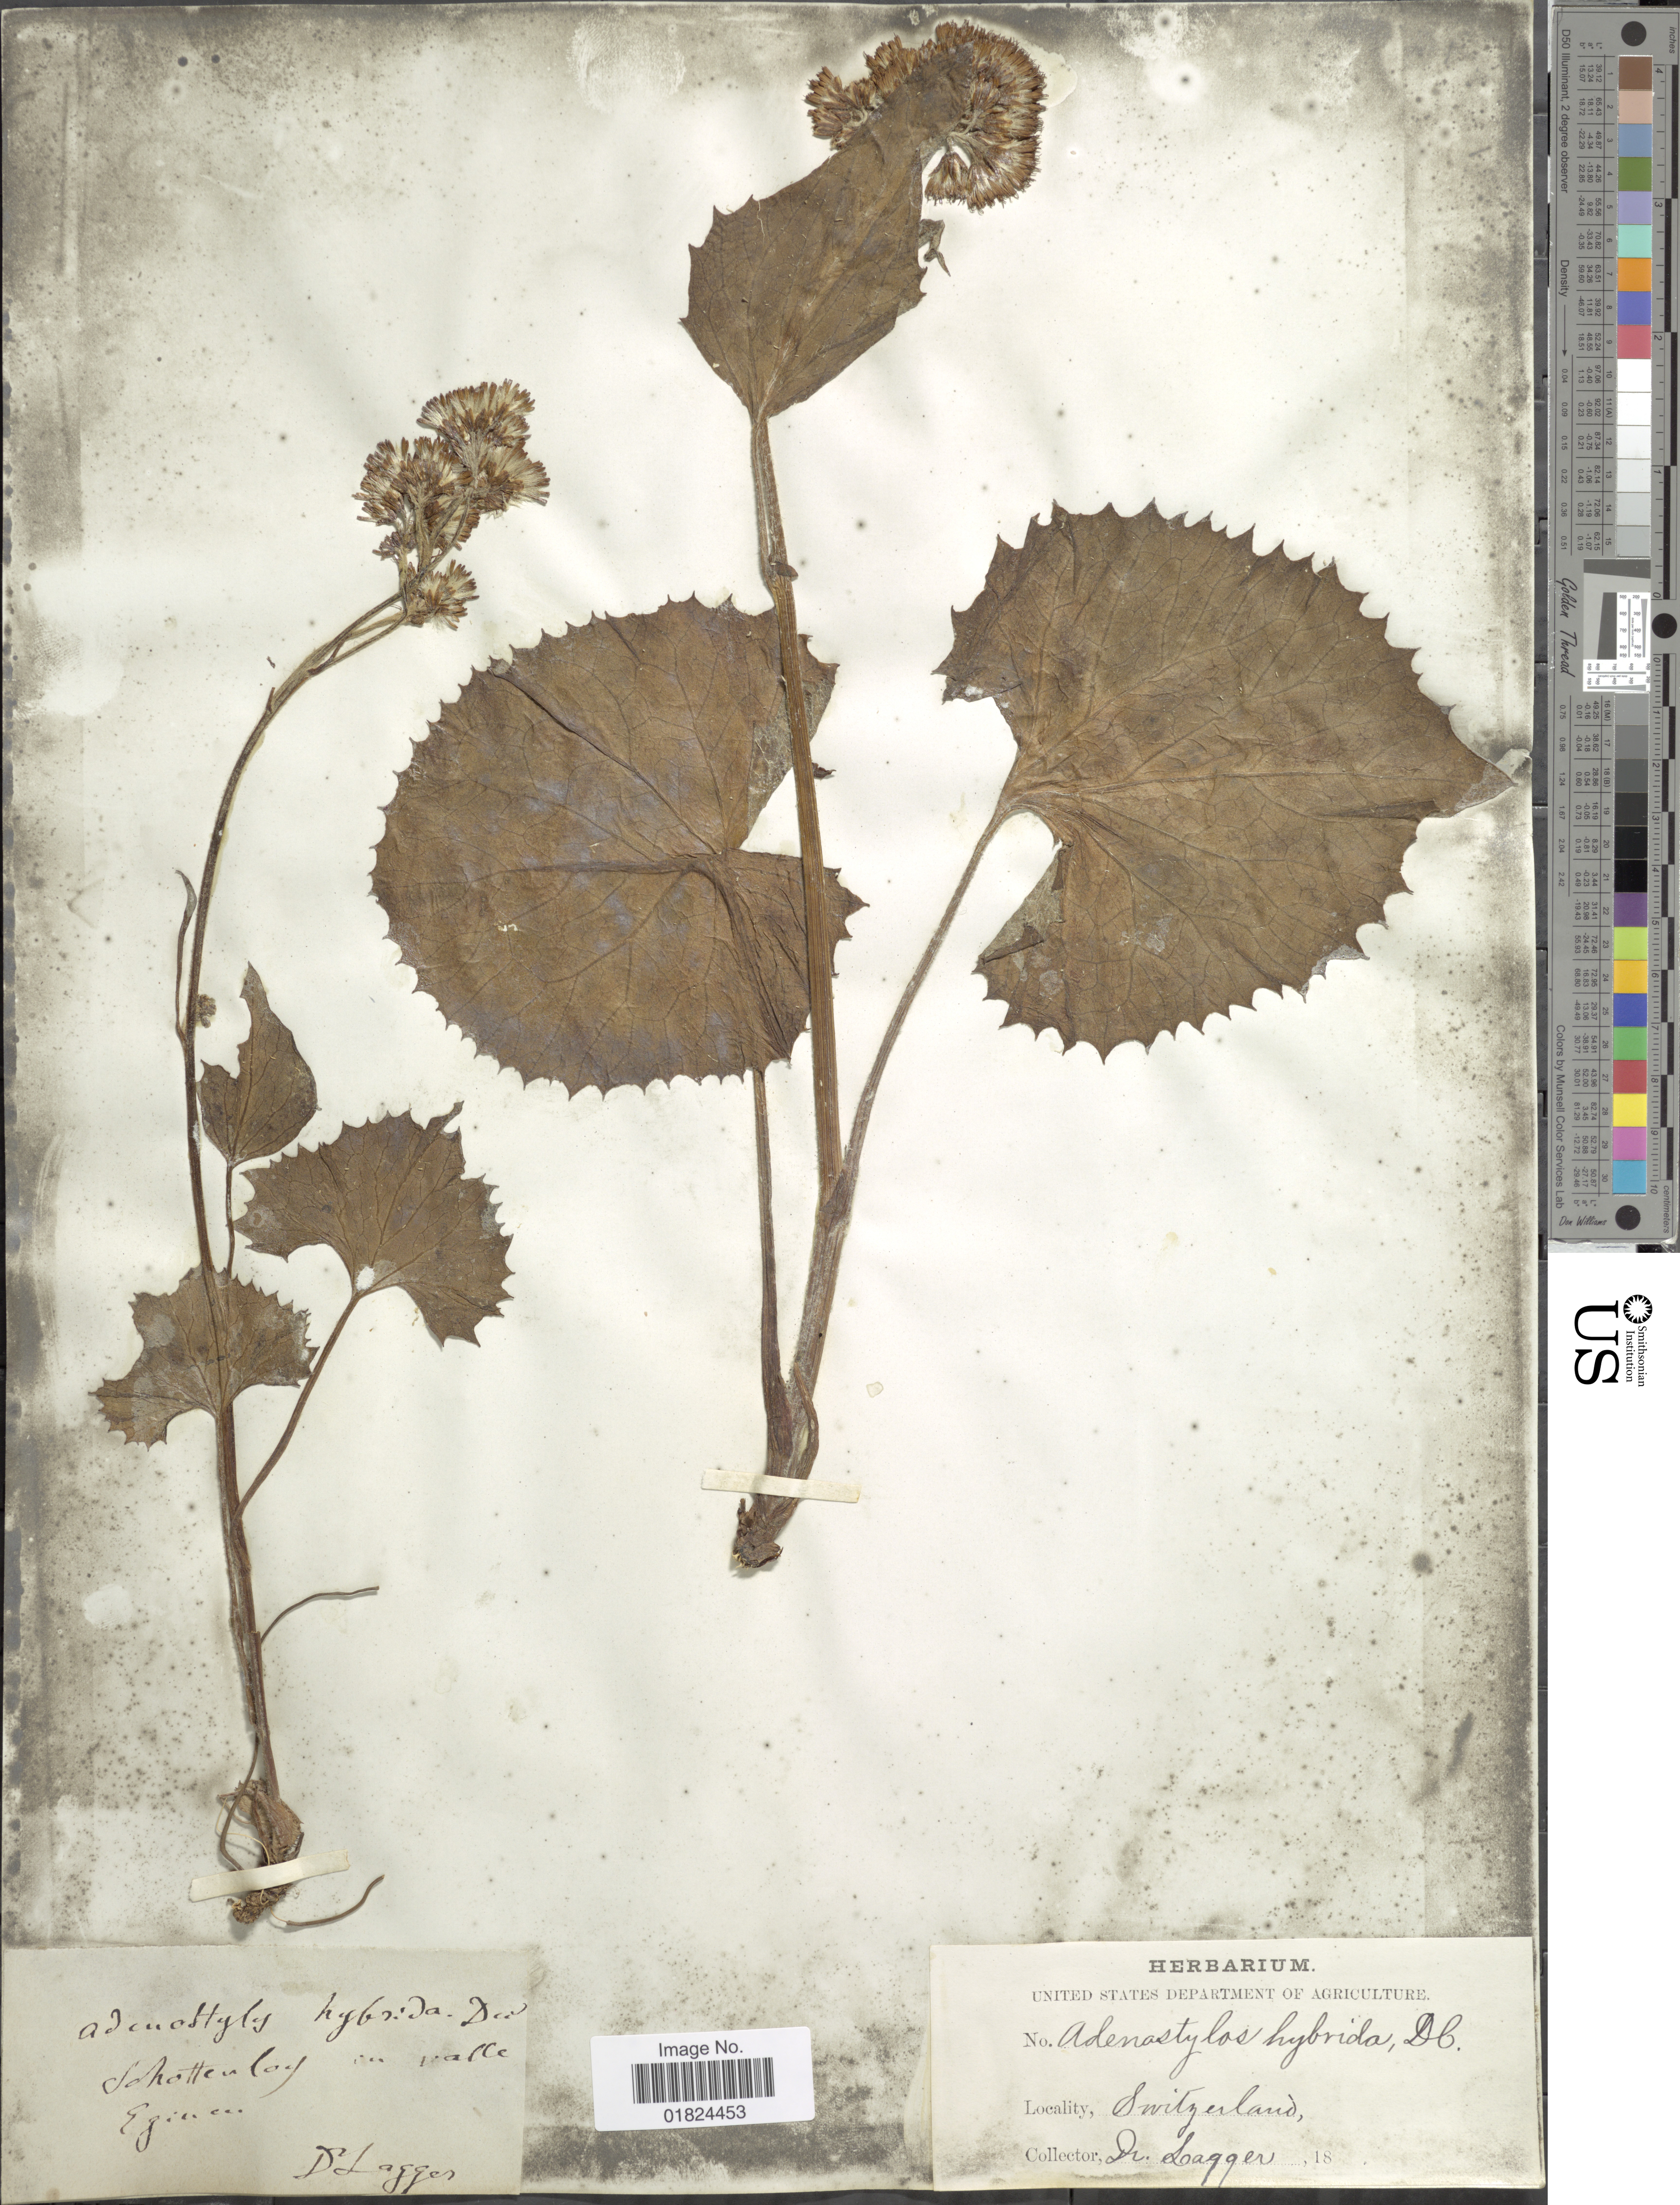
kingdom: Plantae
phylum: Tracheophyta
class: Magnoliopsida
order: Asterales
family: Asteraceae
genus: Adenostyles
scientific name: Adenostyles leucophylla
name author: (Willd.) Rchb.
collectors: F. J. Lagger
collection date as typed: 18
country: Switzerland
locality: Schottenlag en valle Eginen.